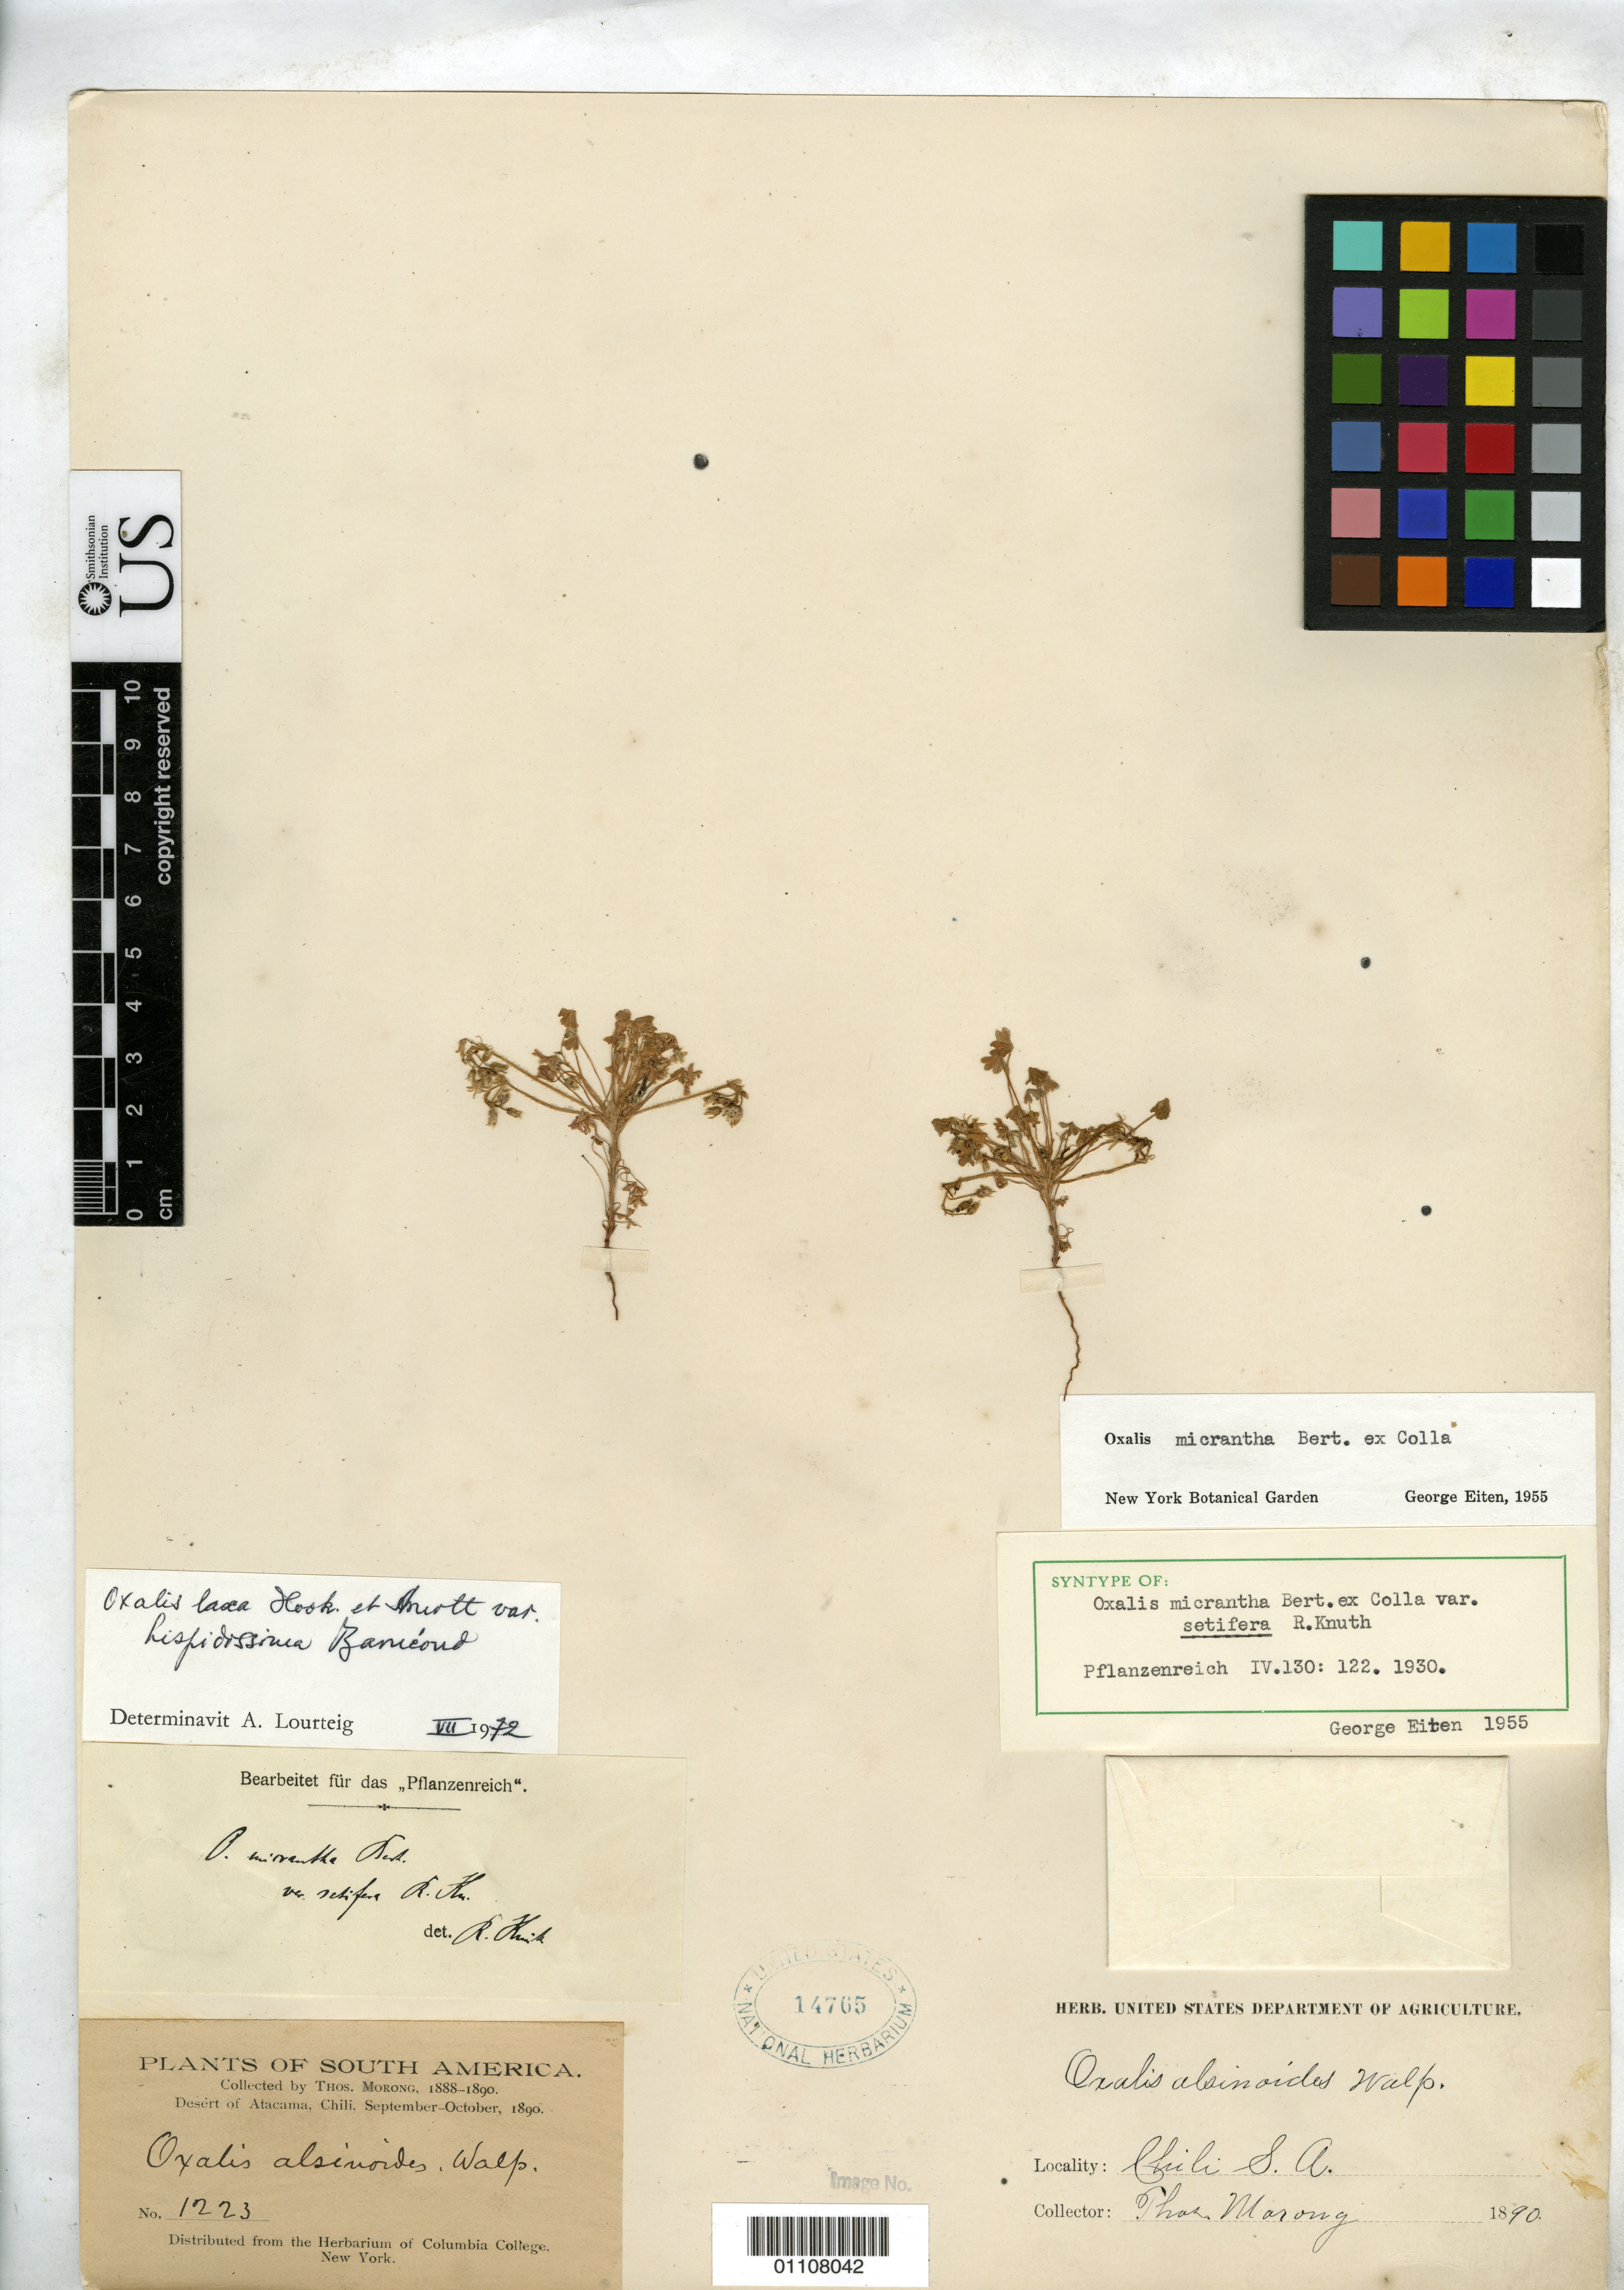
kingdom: Plantae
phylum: Tracheophyta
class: Magnoliopsida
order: Oxalidales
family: Oxalidaceae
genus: Oxalis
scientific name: Oxalis micrantha var. setifera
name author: R. Knuth in Engl.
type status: Syntype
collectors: T. Morong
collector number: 1223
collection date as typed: Sep 1890 to -- Oct 1890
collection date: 1890-09/1890-10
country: Chile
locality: Desert of atacama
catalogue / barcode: US 14765